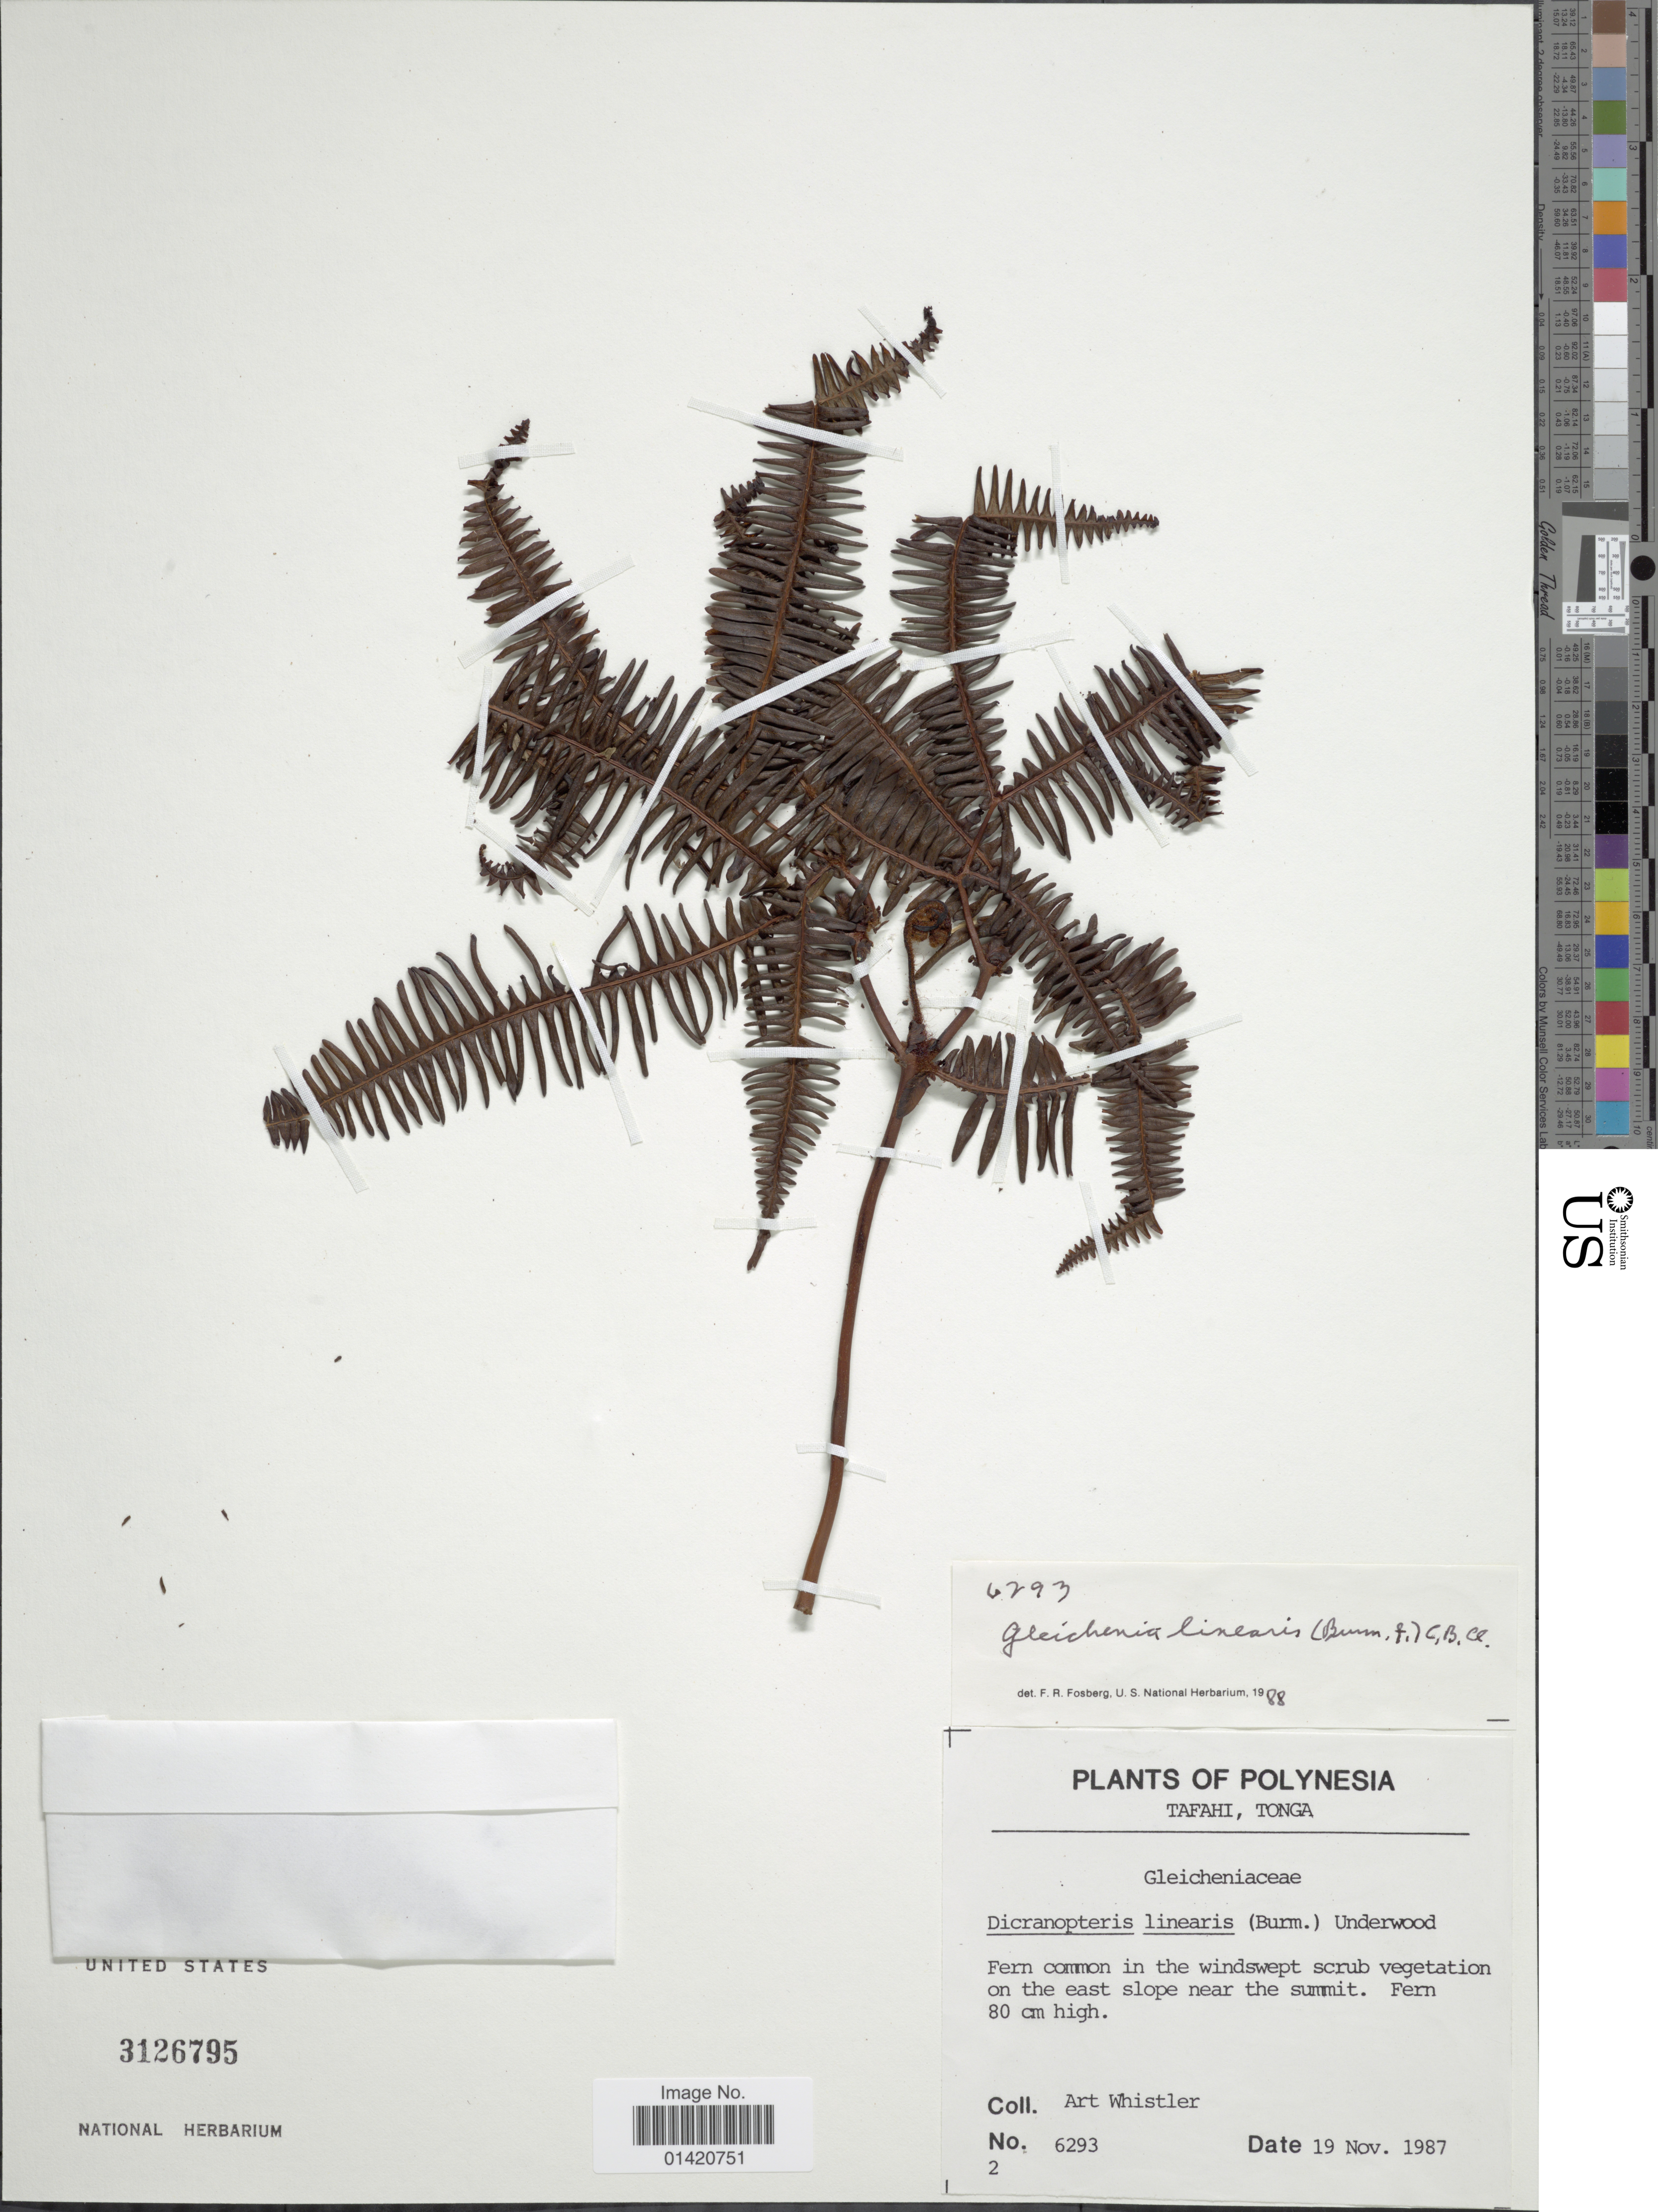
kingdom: Plantae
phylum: Tracheophyta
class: Polypodiopsida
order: Gleicheniales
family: Gleicheniaceae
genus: Dicranopteris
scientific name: Dicranopteris linearis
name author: (Burm. f.) Underw.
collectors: A. Whistler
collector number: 6293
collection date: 1987-11-19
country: Tonga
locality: Polynesia, Tafahi, on the east slope near the summit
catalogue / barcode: US 3126795